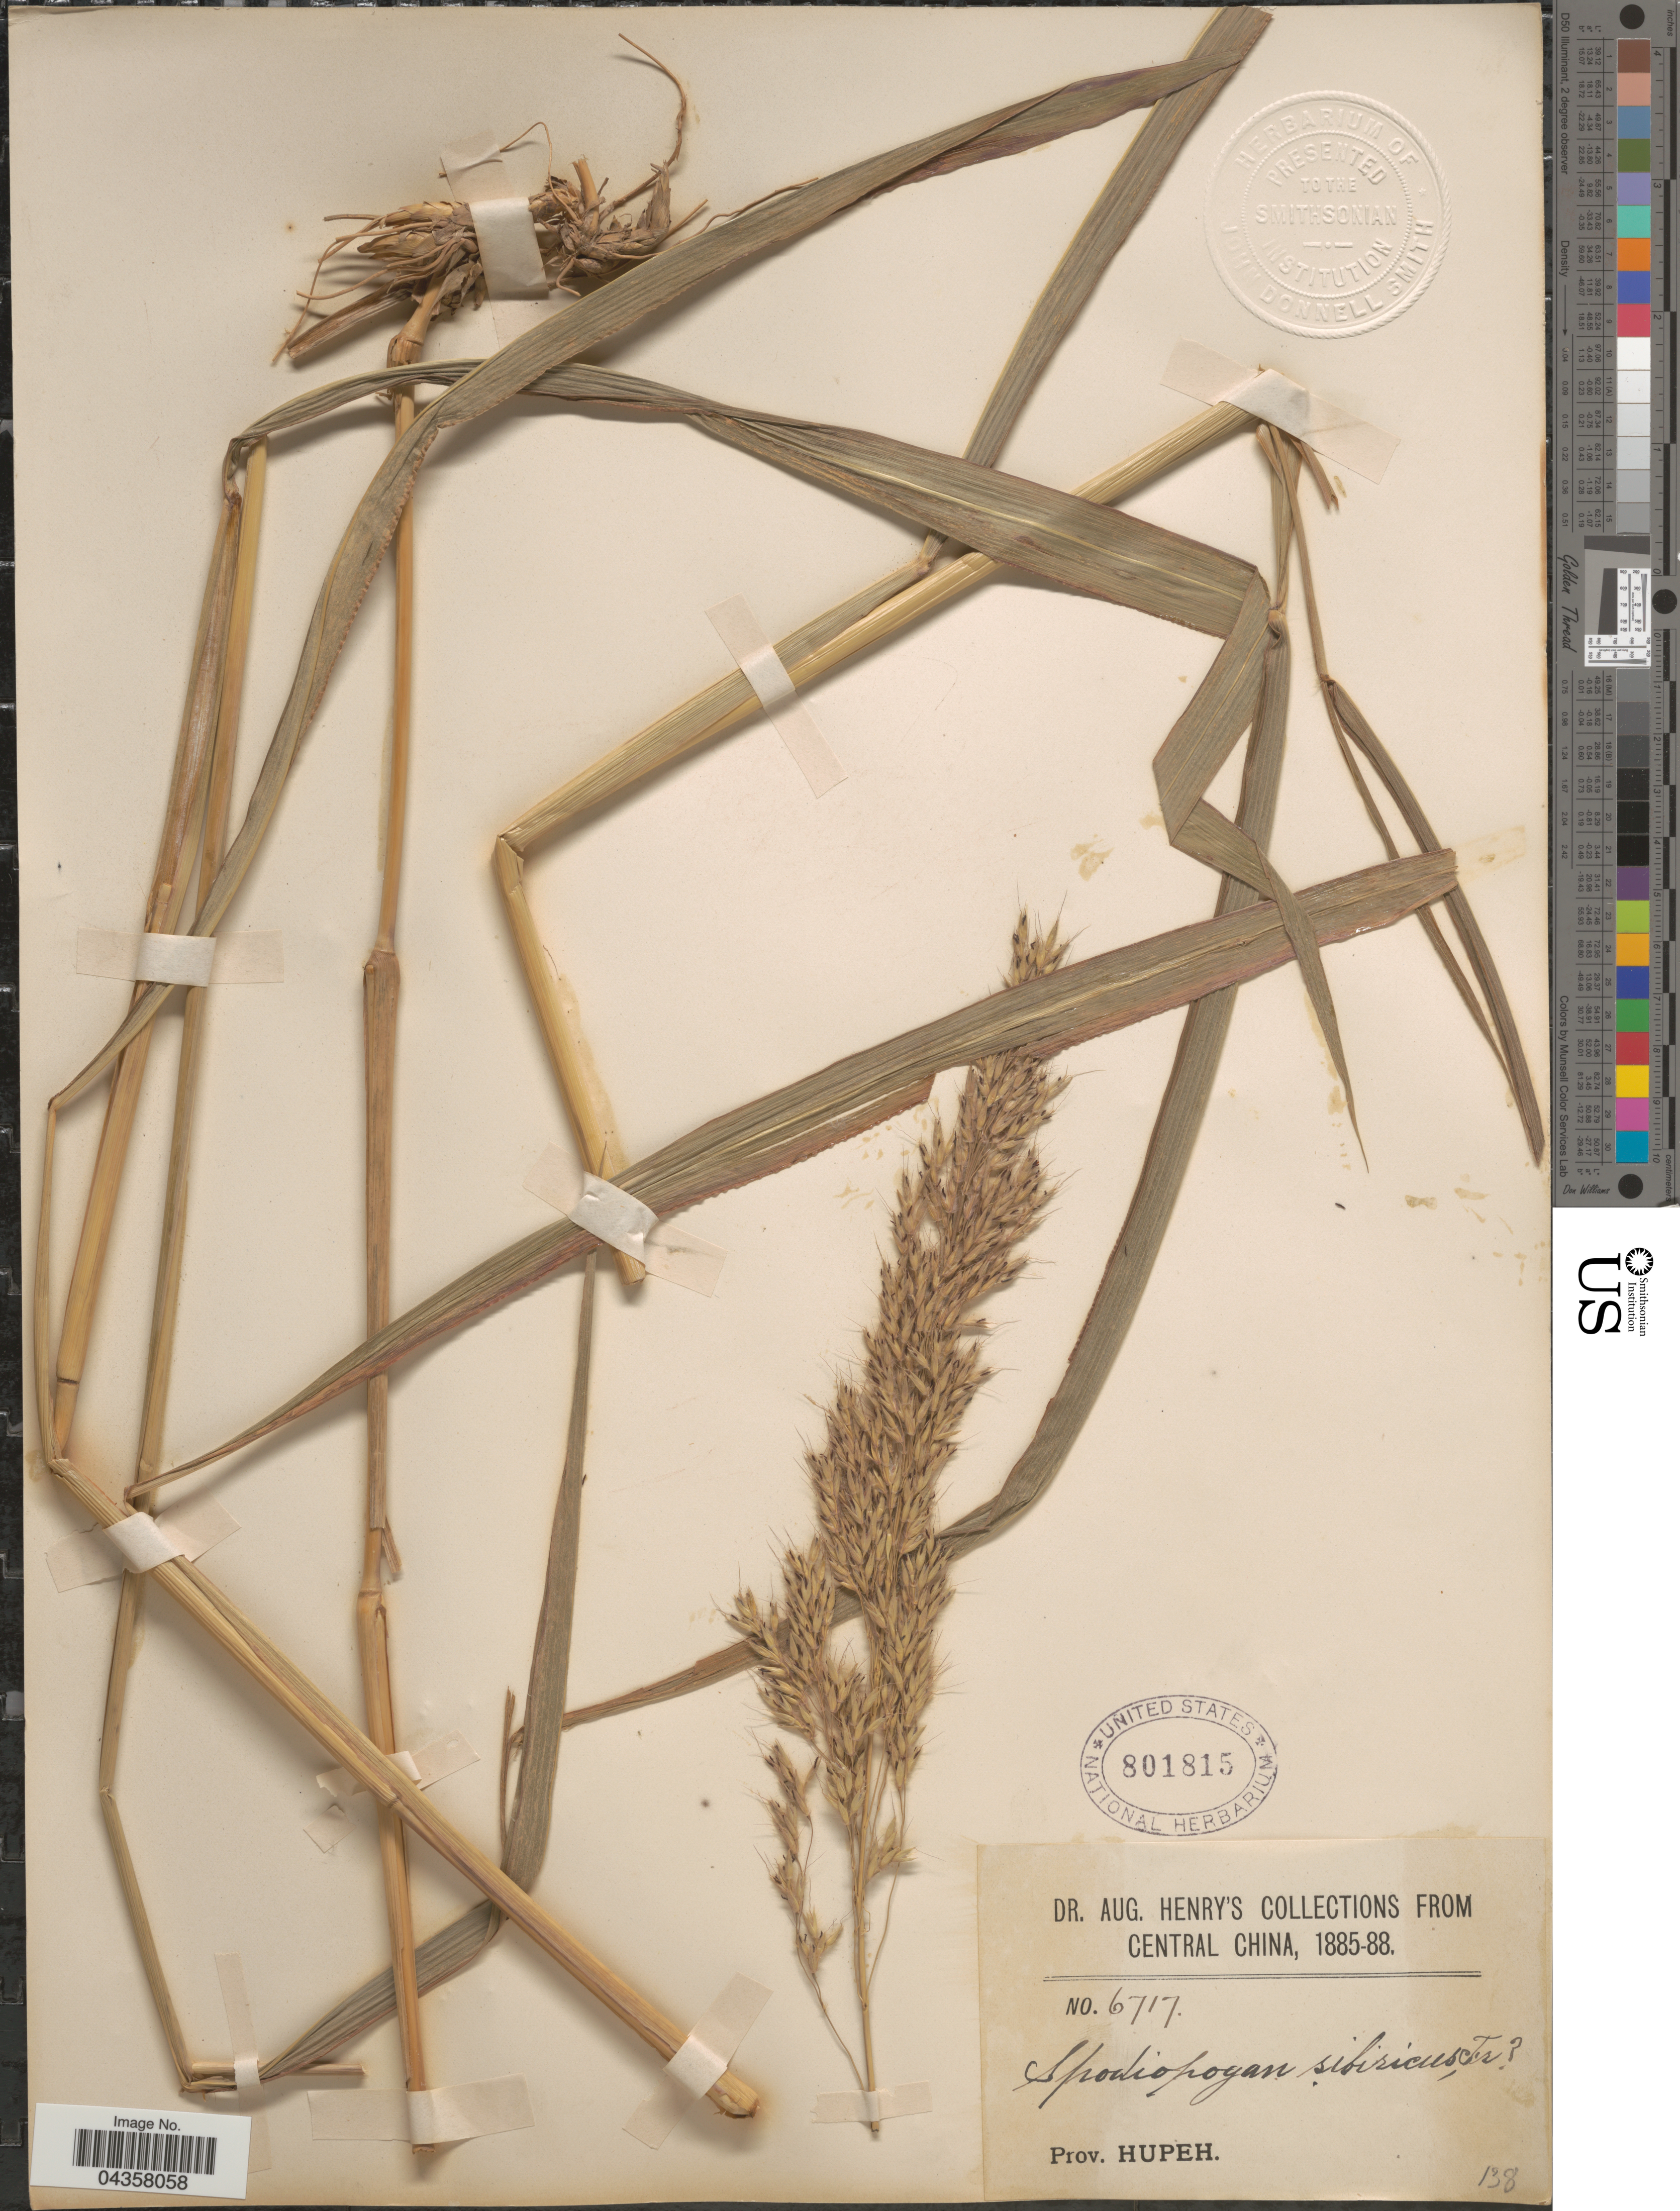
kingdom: Plantae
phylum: Tracheophyta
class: Liliopsida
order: Poales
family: Poaceae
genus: Spodiopogon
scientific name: Spodiopogon sibiricus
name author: Trin.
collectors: A. Henry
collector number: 6717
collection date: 1885/1888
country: China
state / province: Hubei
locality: Central China. Prov. Hupeh.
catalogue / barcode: US 801815